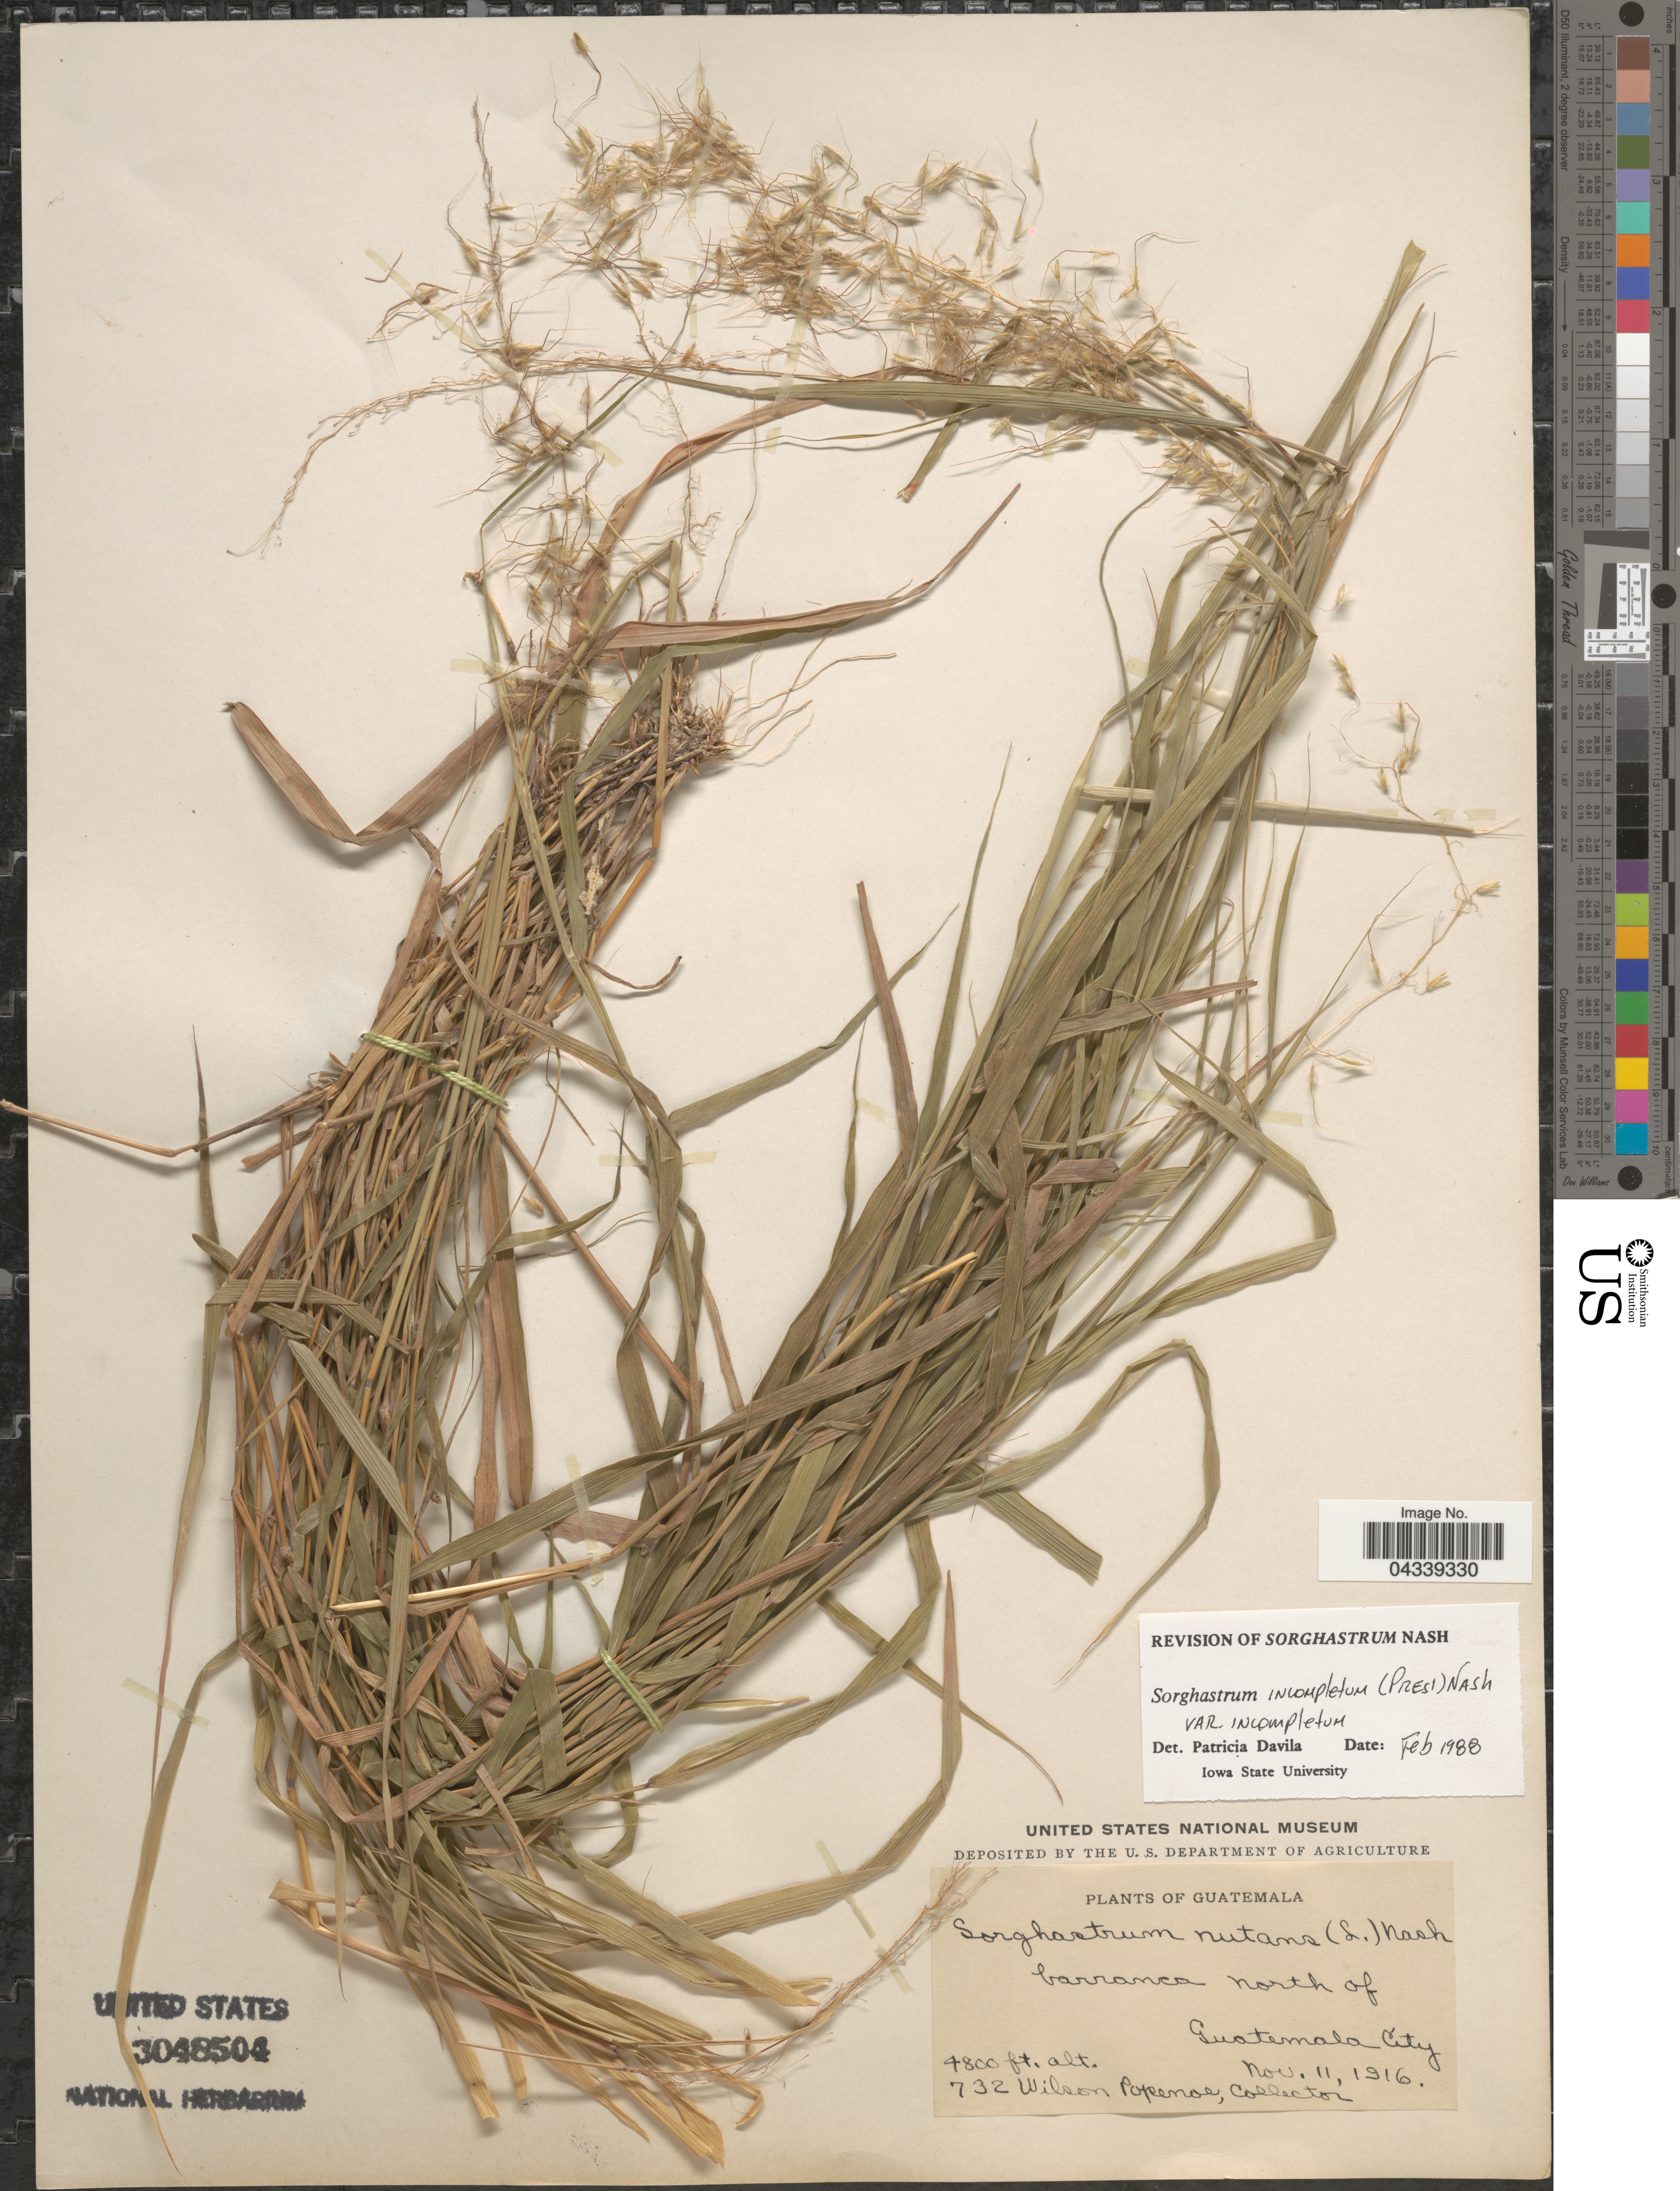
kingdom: Plantae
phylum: Tracheophyta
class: Liliopsida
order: Poales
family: Poaceae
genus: Sorghastrum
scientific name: Sorghastrum incompletum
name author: (J. Presl) Nash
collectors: F. Popenoe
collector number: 732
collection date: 1916-11-11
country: Guatemala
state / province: Guatemala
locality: Barranca north of Guatemala City.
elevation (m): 1463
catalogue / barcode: US 3048504